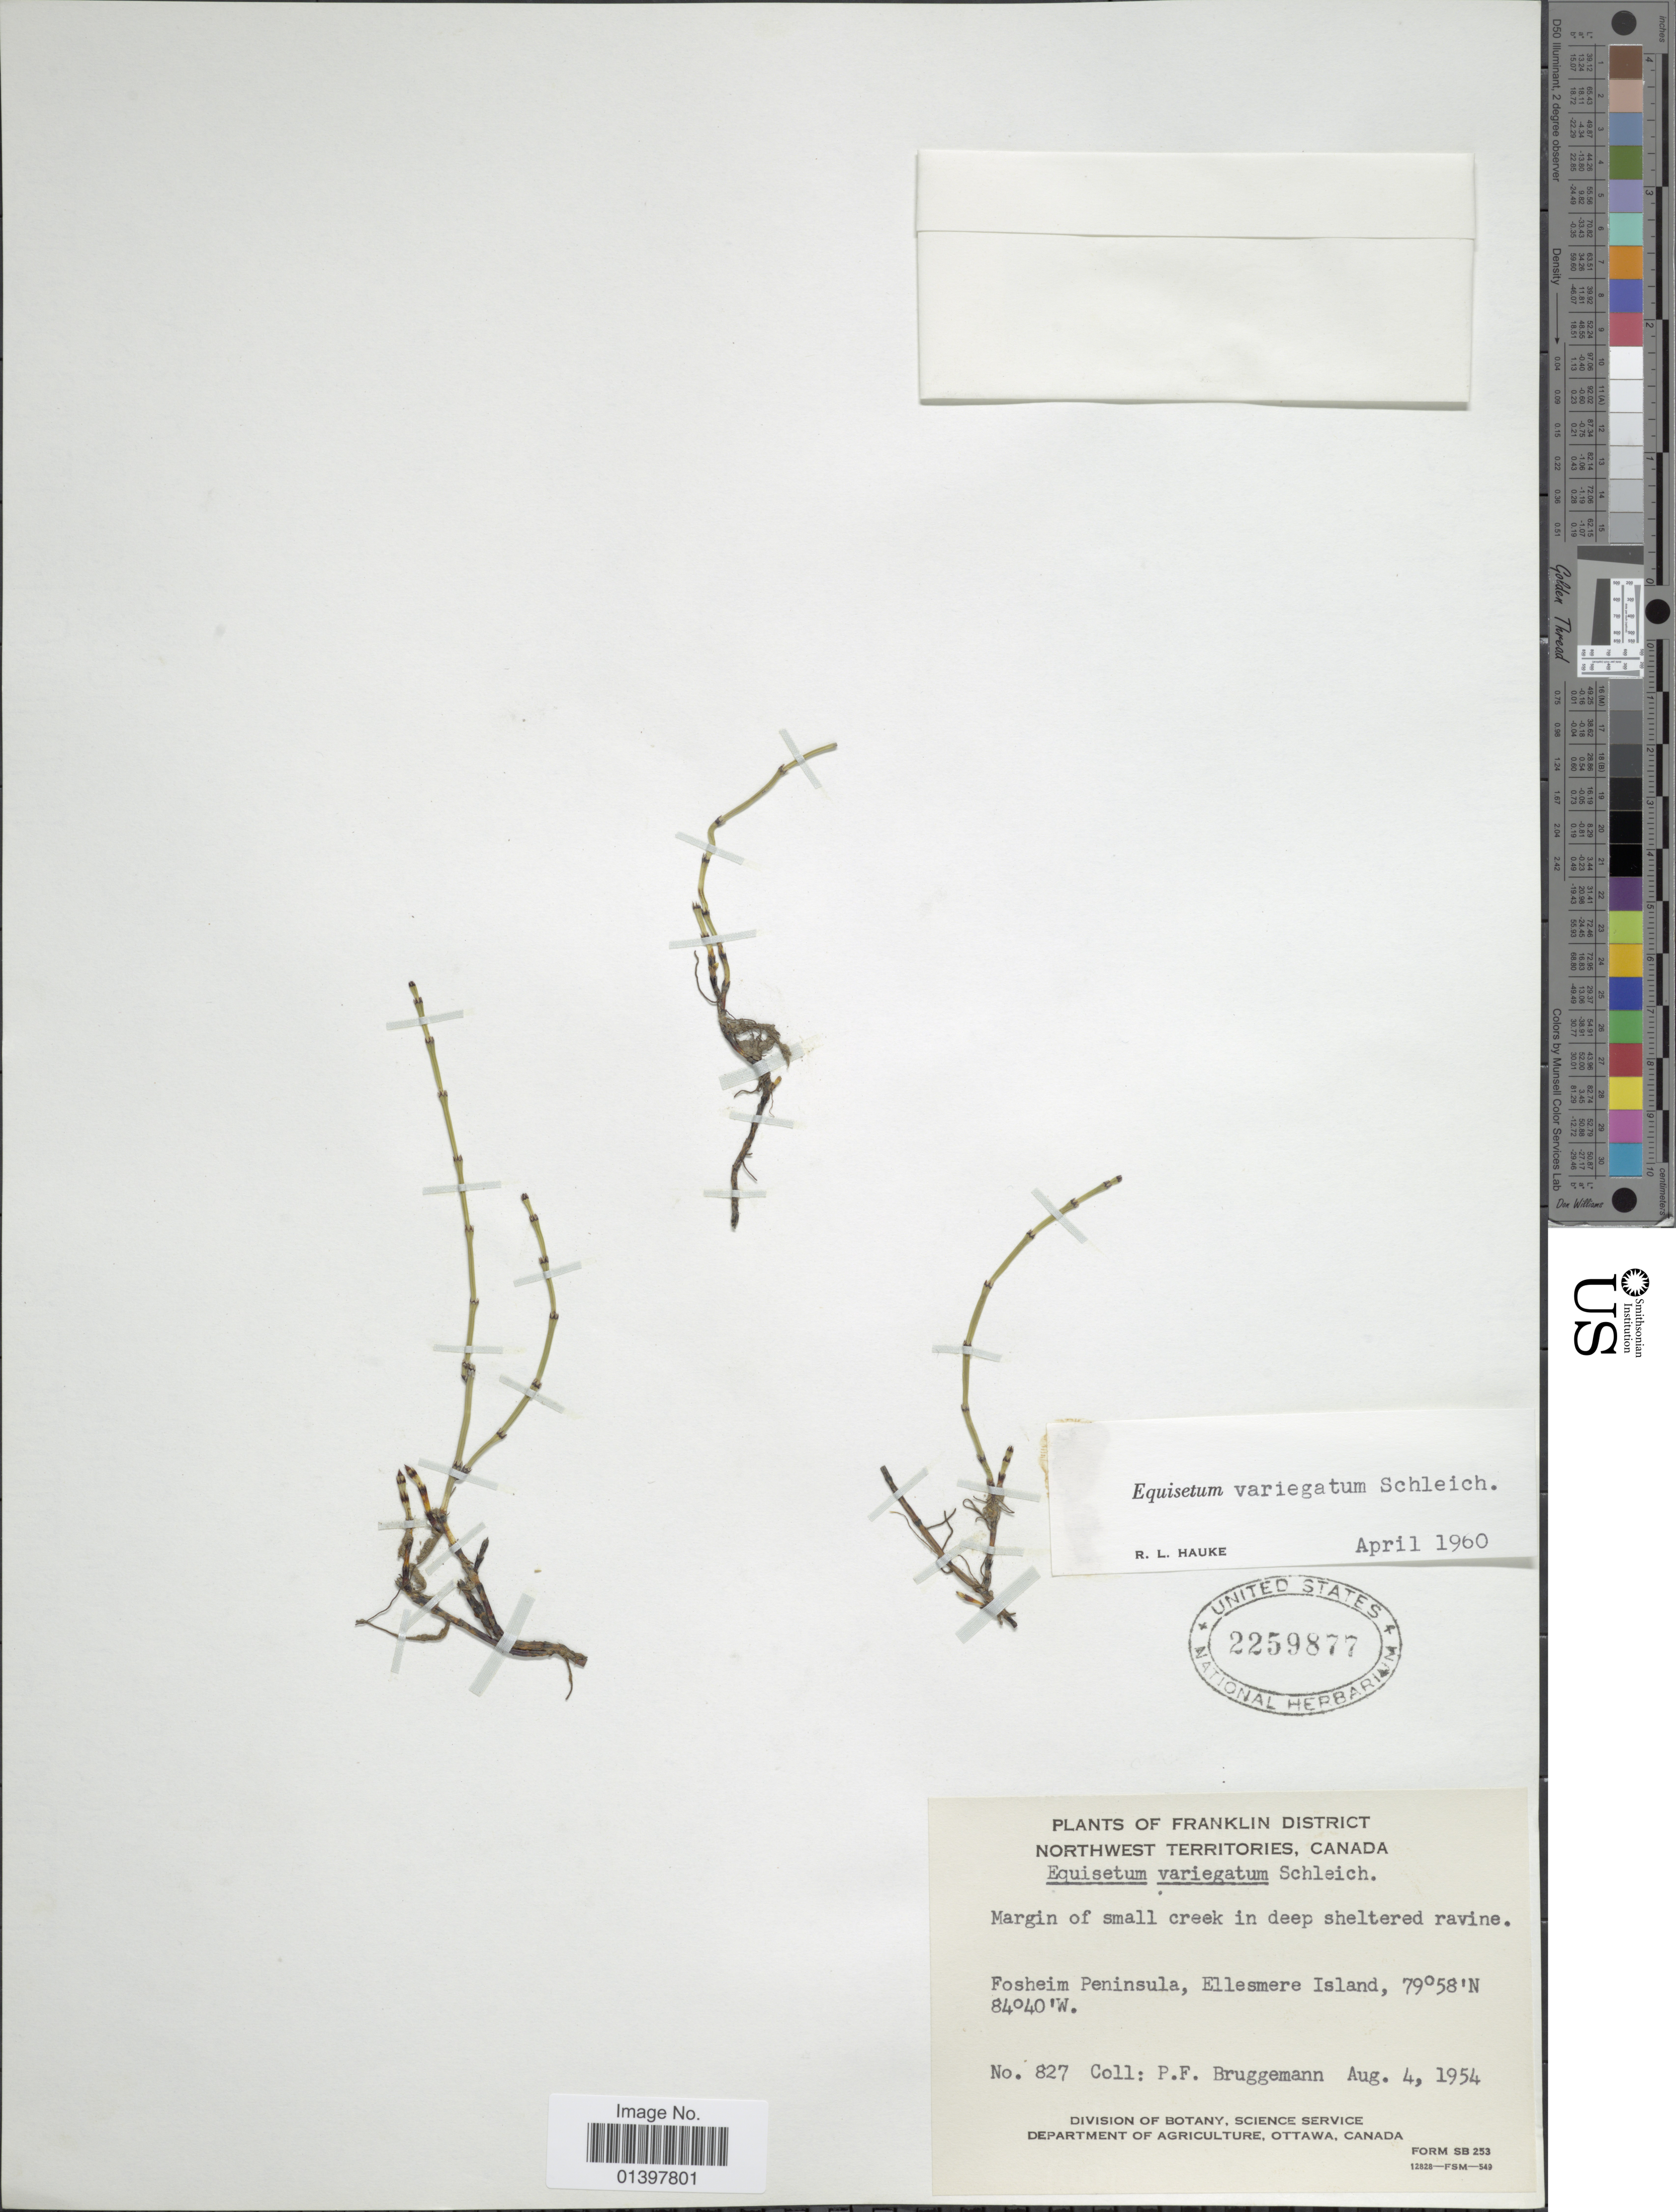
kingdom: Plantae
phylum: Tracheophyta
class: Polypodiopsida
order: Equisetales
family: Equisetaceae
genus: Equisetum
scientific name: Equisetum variegatum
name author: Schleich. ex F. Weber & D. Mohr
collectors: P. Bruggemann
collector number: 827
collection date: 1954-08-04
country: Canada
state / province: Northwest Territories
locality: Franklin District, Northwest Territories, Fosheim Peninsula, Ellesmere Island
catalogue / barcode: US 2259877